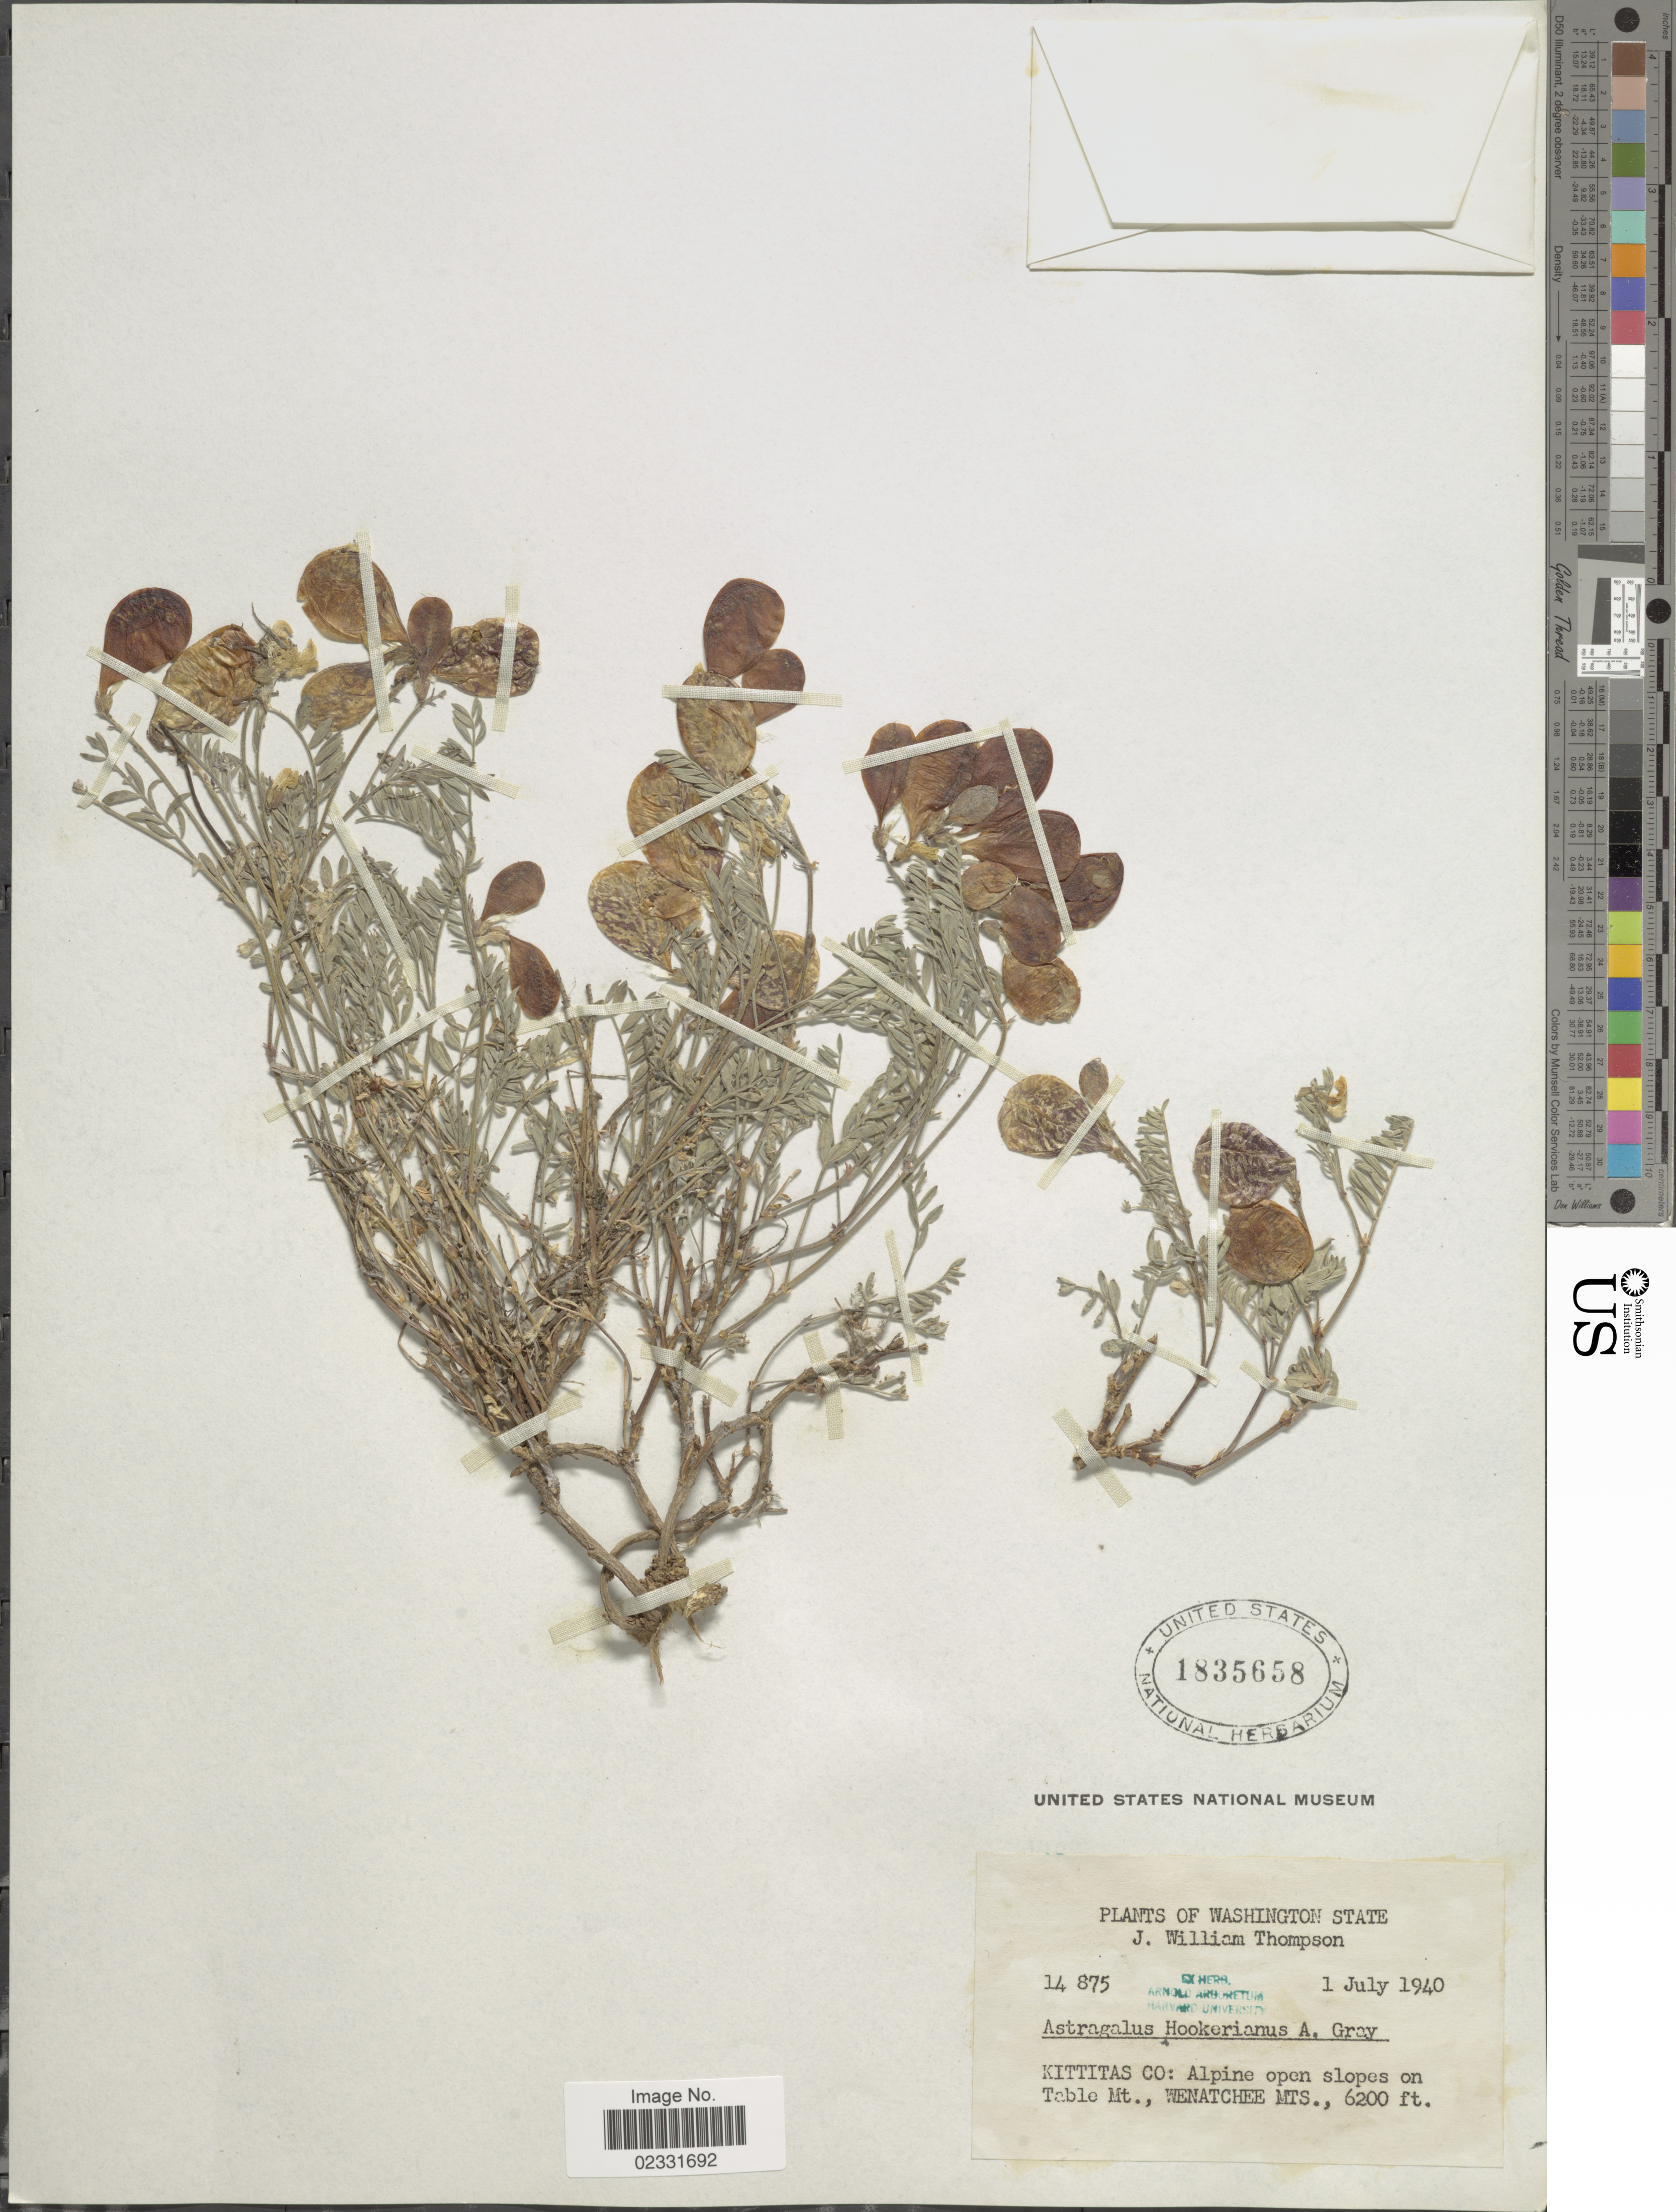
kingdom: Plantae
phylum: Tracheophyta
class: Magnoliopsida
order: Fabales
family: Fabaceae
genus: Astragalus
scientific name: Astragalus hookerianus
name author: D. Dietr.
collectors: J. W. Thompson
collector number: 14875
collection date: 1940-07-01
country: United States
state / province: Washington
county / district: Kittitas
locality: Kittitas Co.: Alpine open slopes on Table Mt., Wenatchee Mts.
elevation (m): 1890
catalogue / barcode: US 1835658